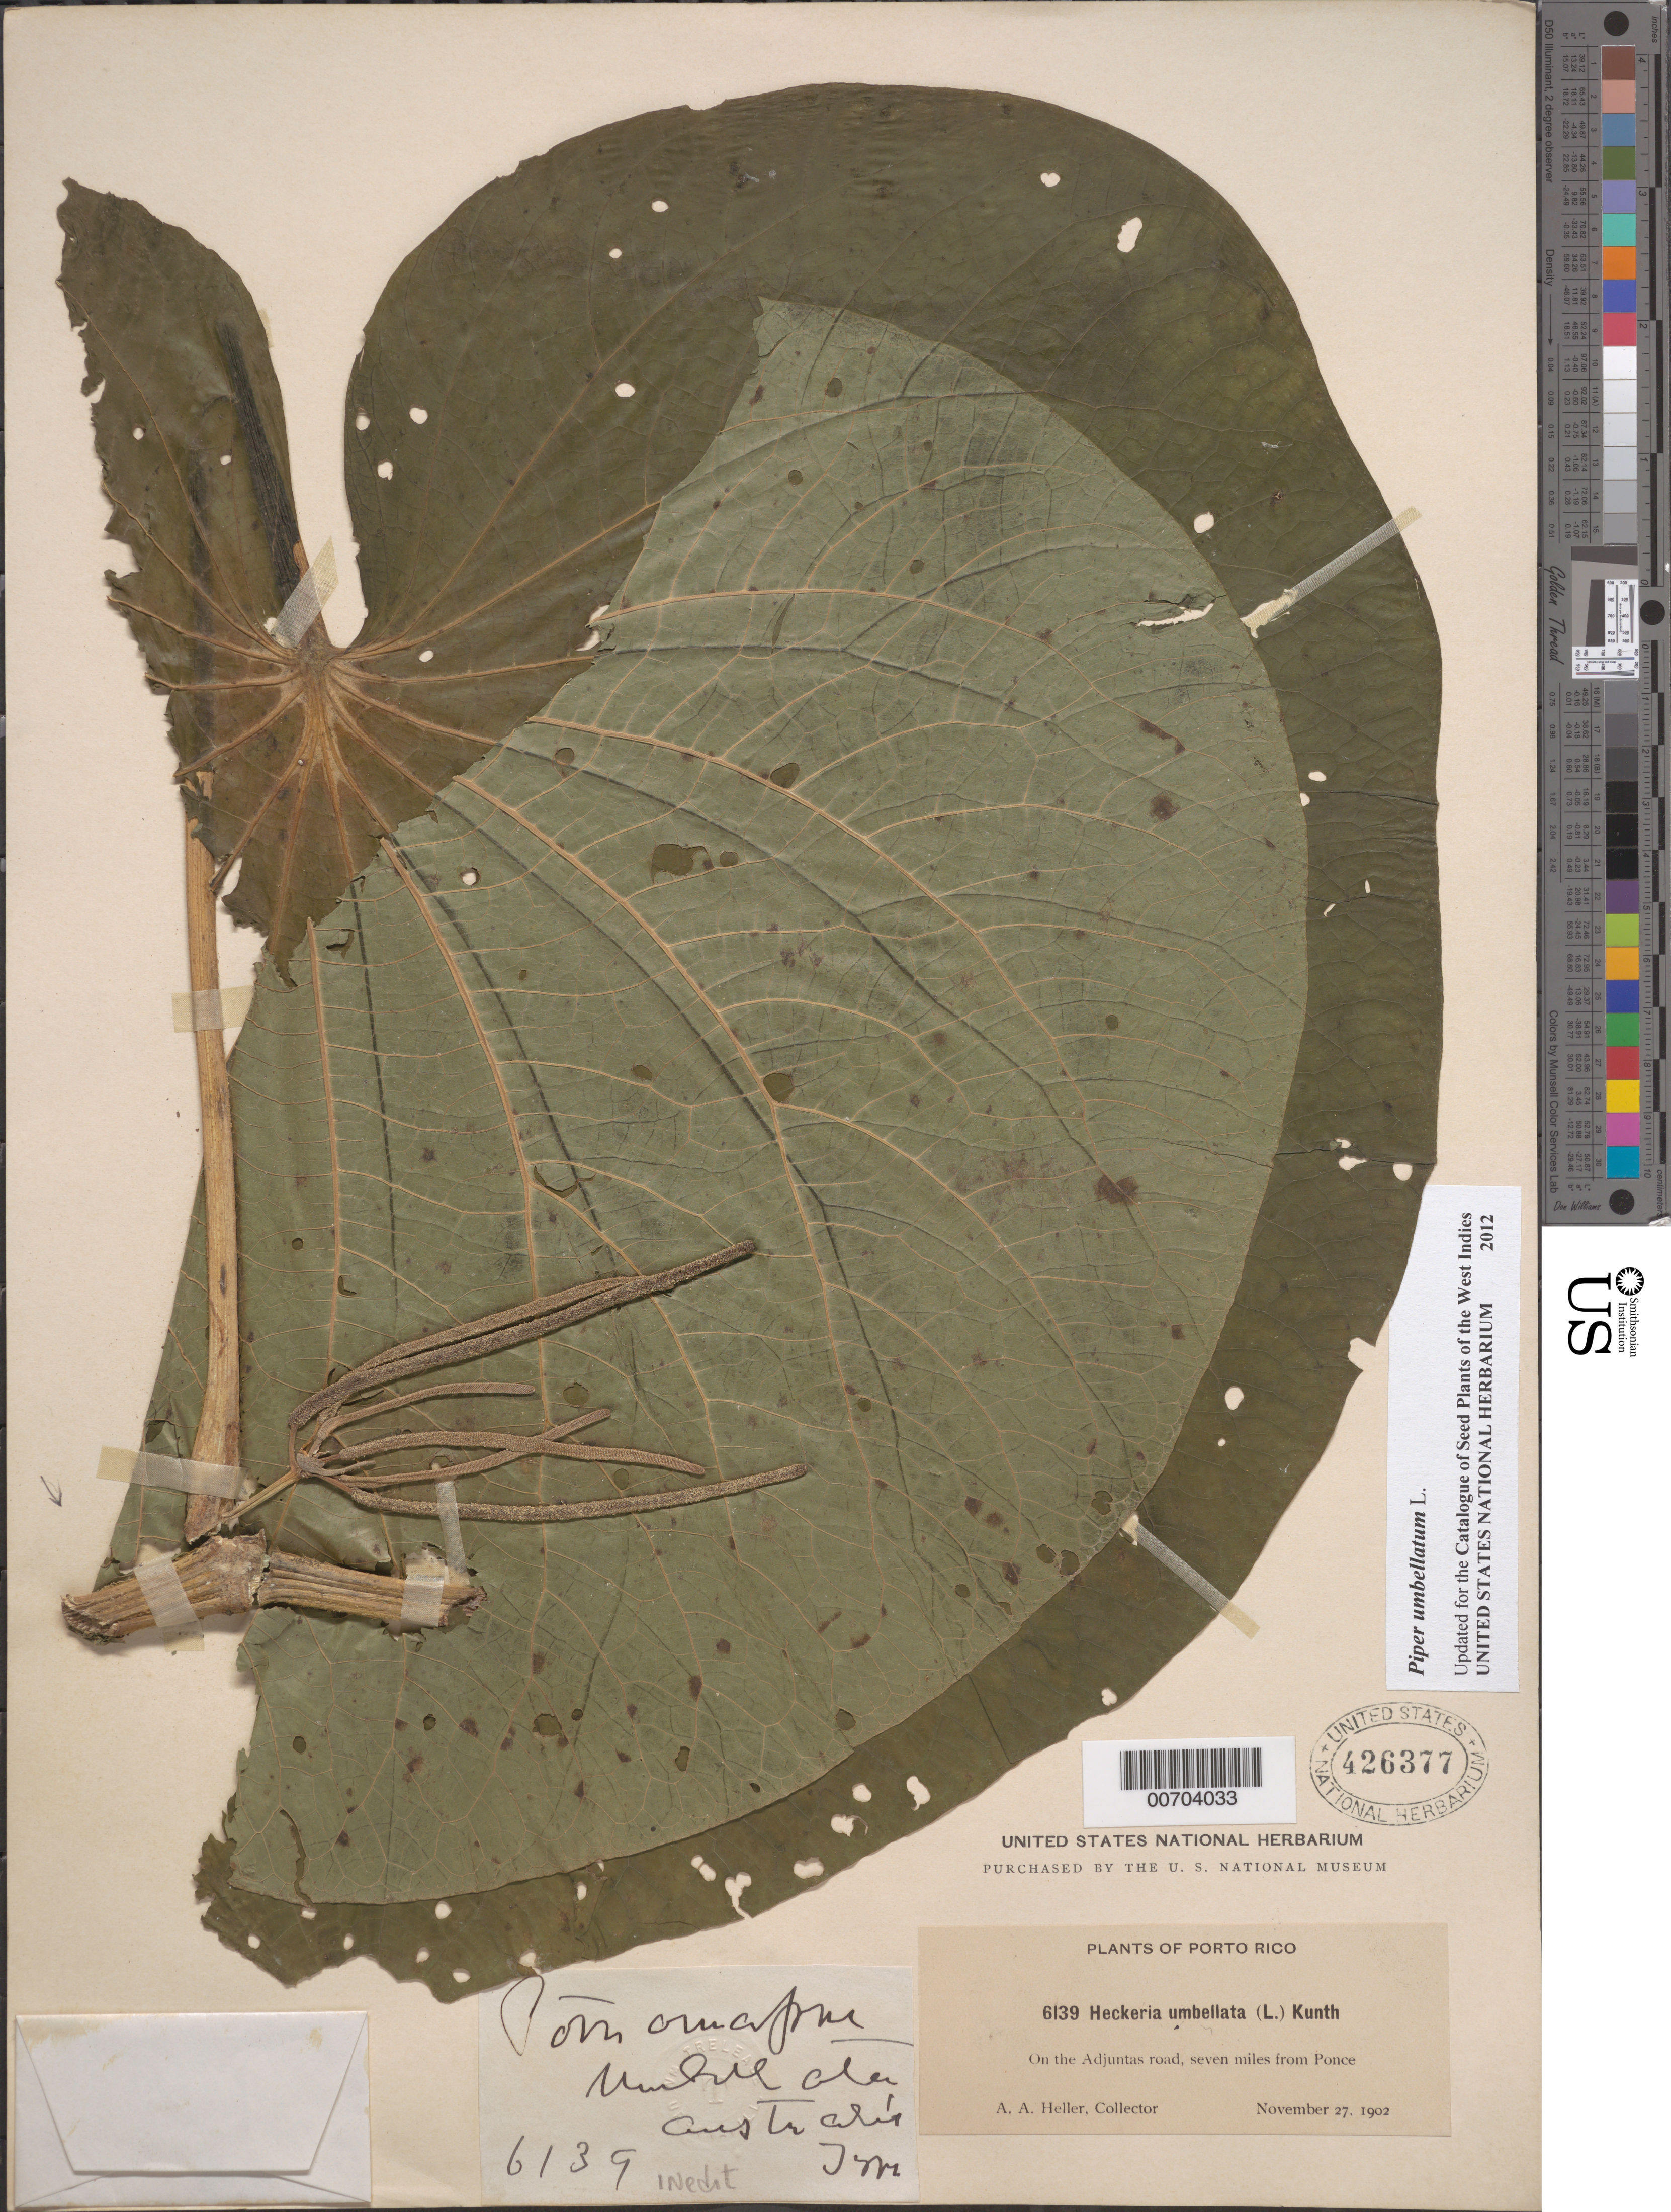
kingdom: Plantae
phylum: Tracheophyta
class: Magnoliopsida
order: Piperales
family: Piperaceae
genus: Piper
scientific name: Piper umbellatum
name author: L.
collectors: A. A. Heller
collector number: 6139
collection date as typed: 27 Nov 1902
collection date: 1902-11-27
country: Puerto Rico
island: Greater Antilles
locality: On the Adjuntas Rd., 7mi from Ponce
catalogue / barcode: US 426377